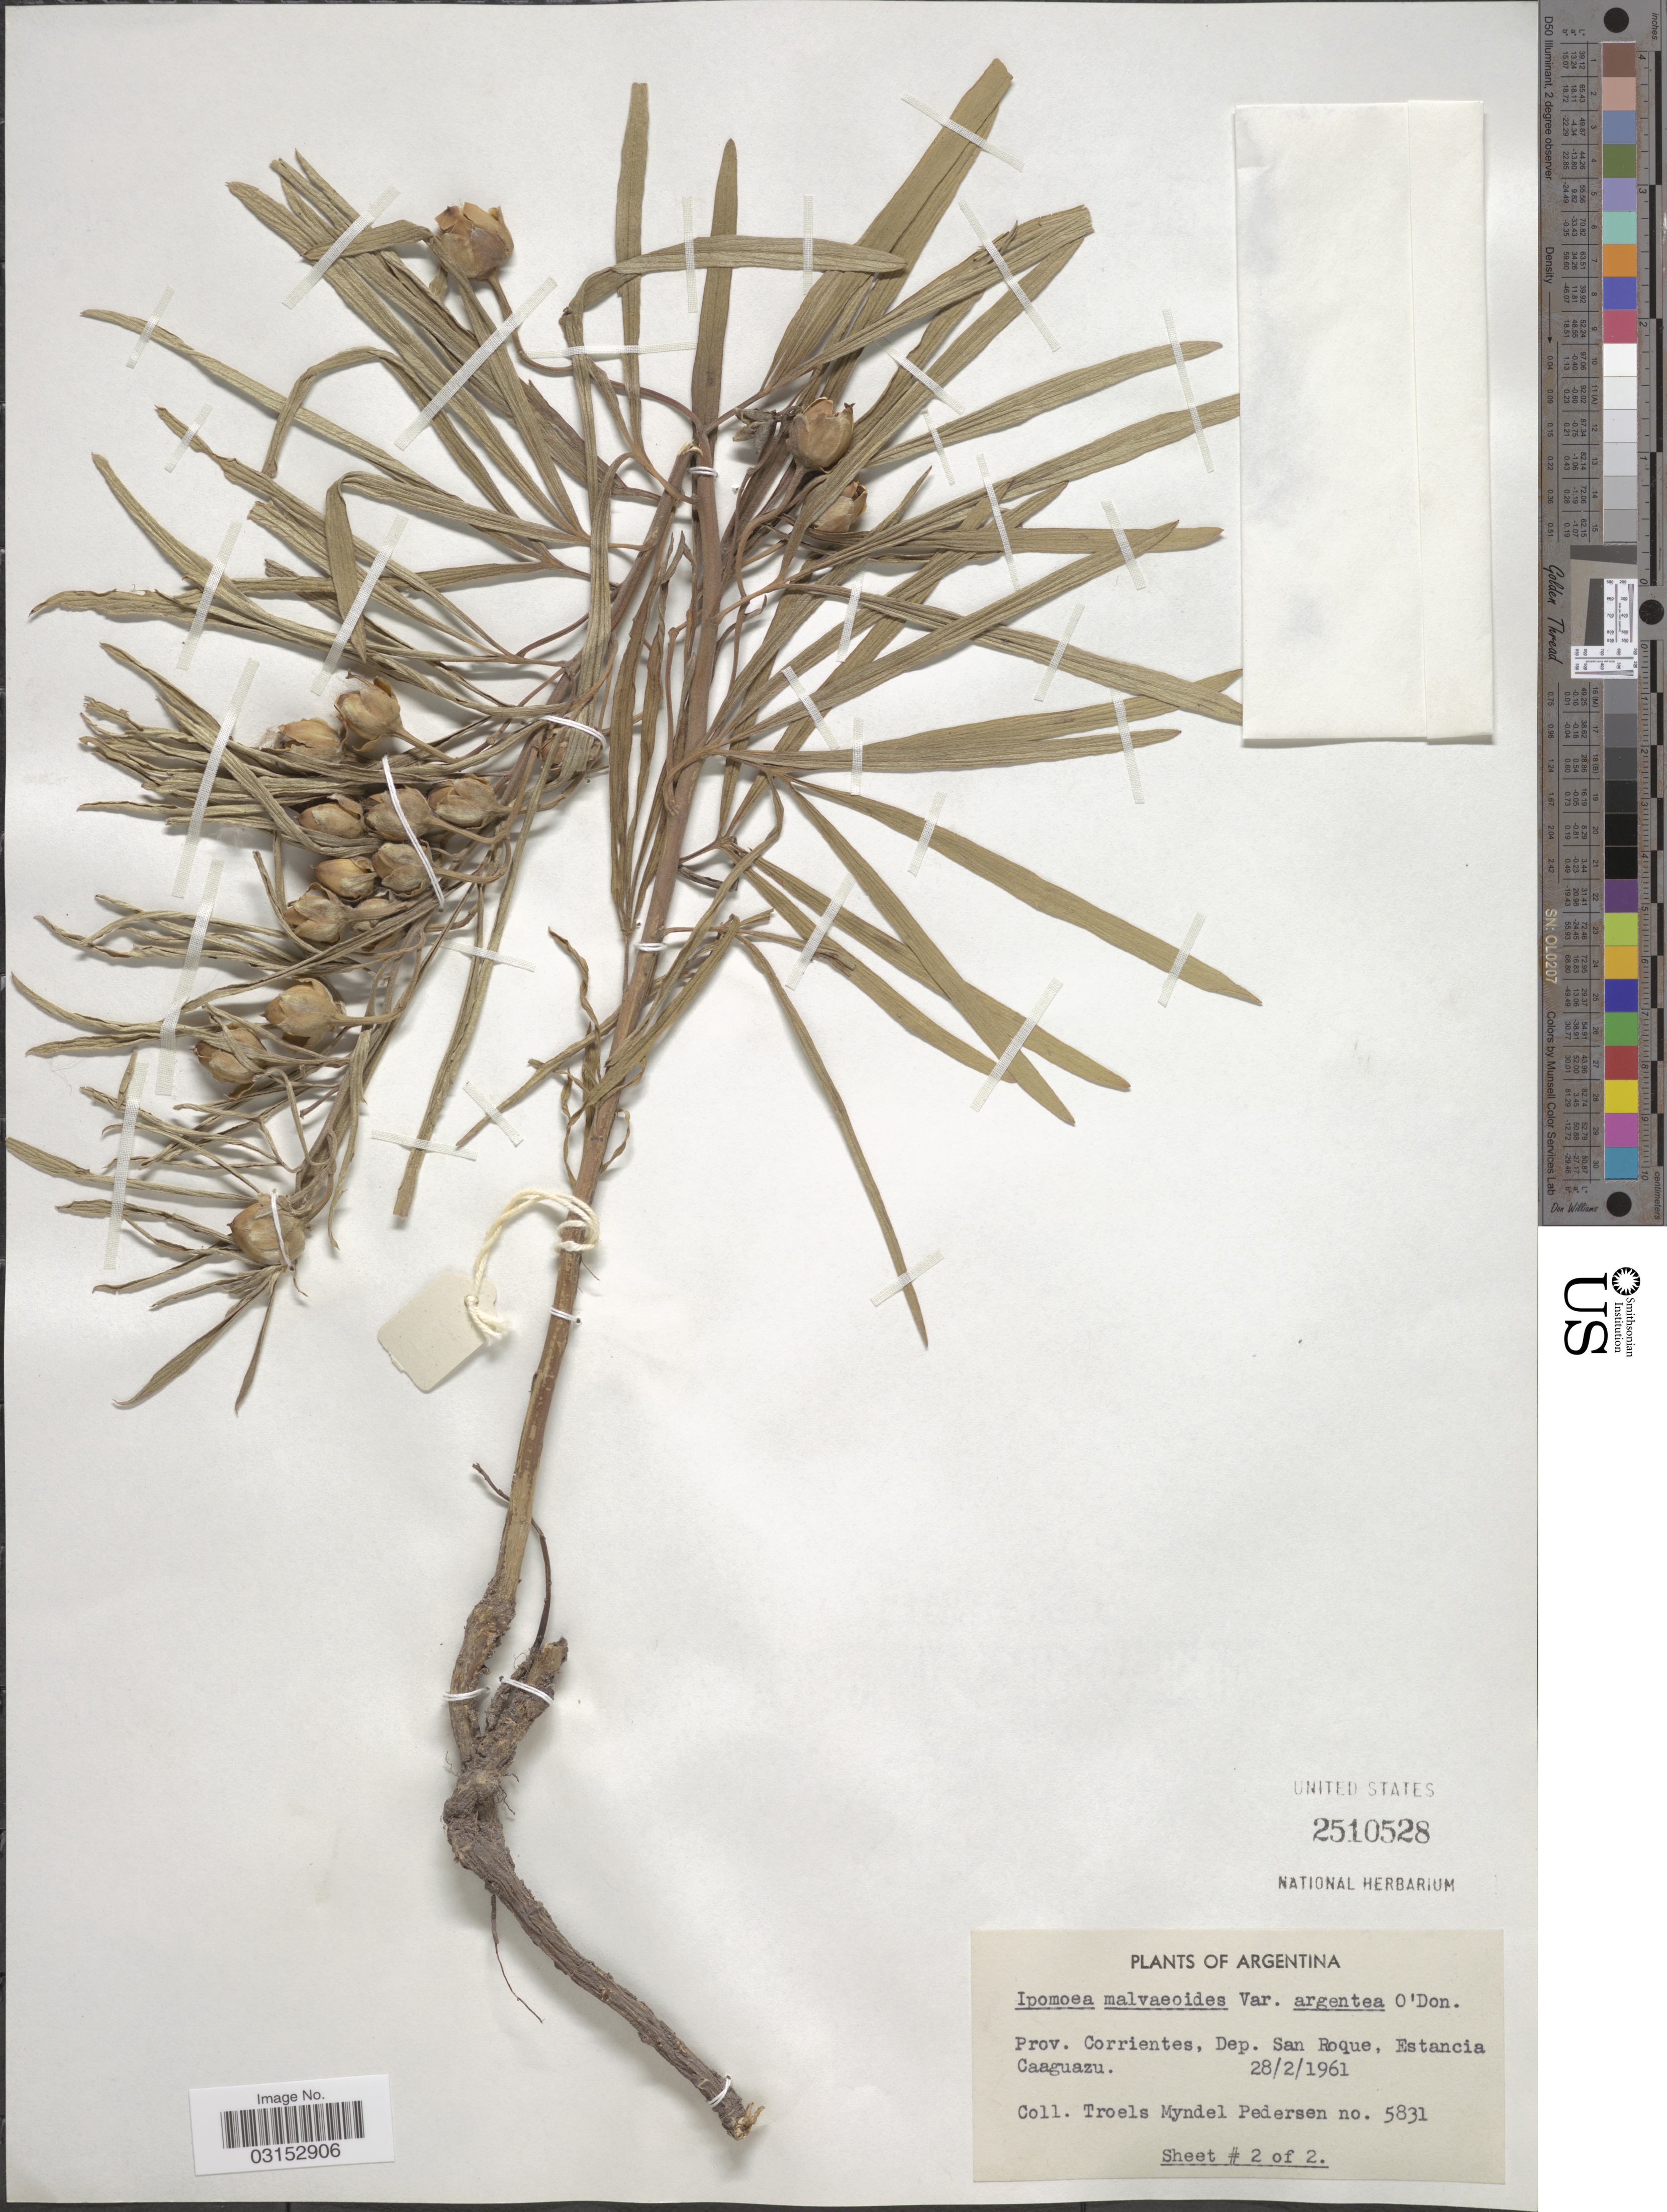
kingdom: Plantae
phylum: Tracheophyta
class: Magnoliopsida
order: Solanales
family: Convolvulaceae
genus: Ipomoea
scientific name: Ipomoea malvaeoides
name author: Meisn.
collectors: T. Pederson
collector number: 5831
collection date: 1961-02-28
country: Argentina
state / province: Corrientes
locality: Dep. San Roque, Estancia Caaguazu.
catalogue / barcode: US 2510528